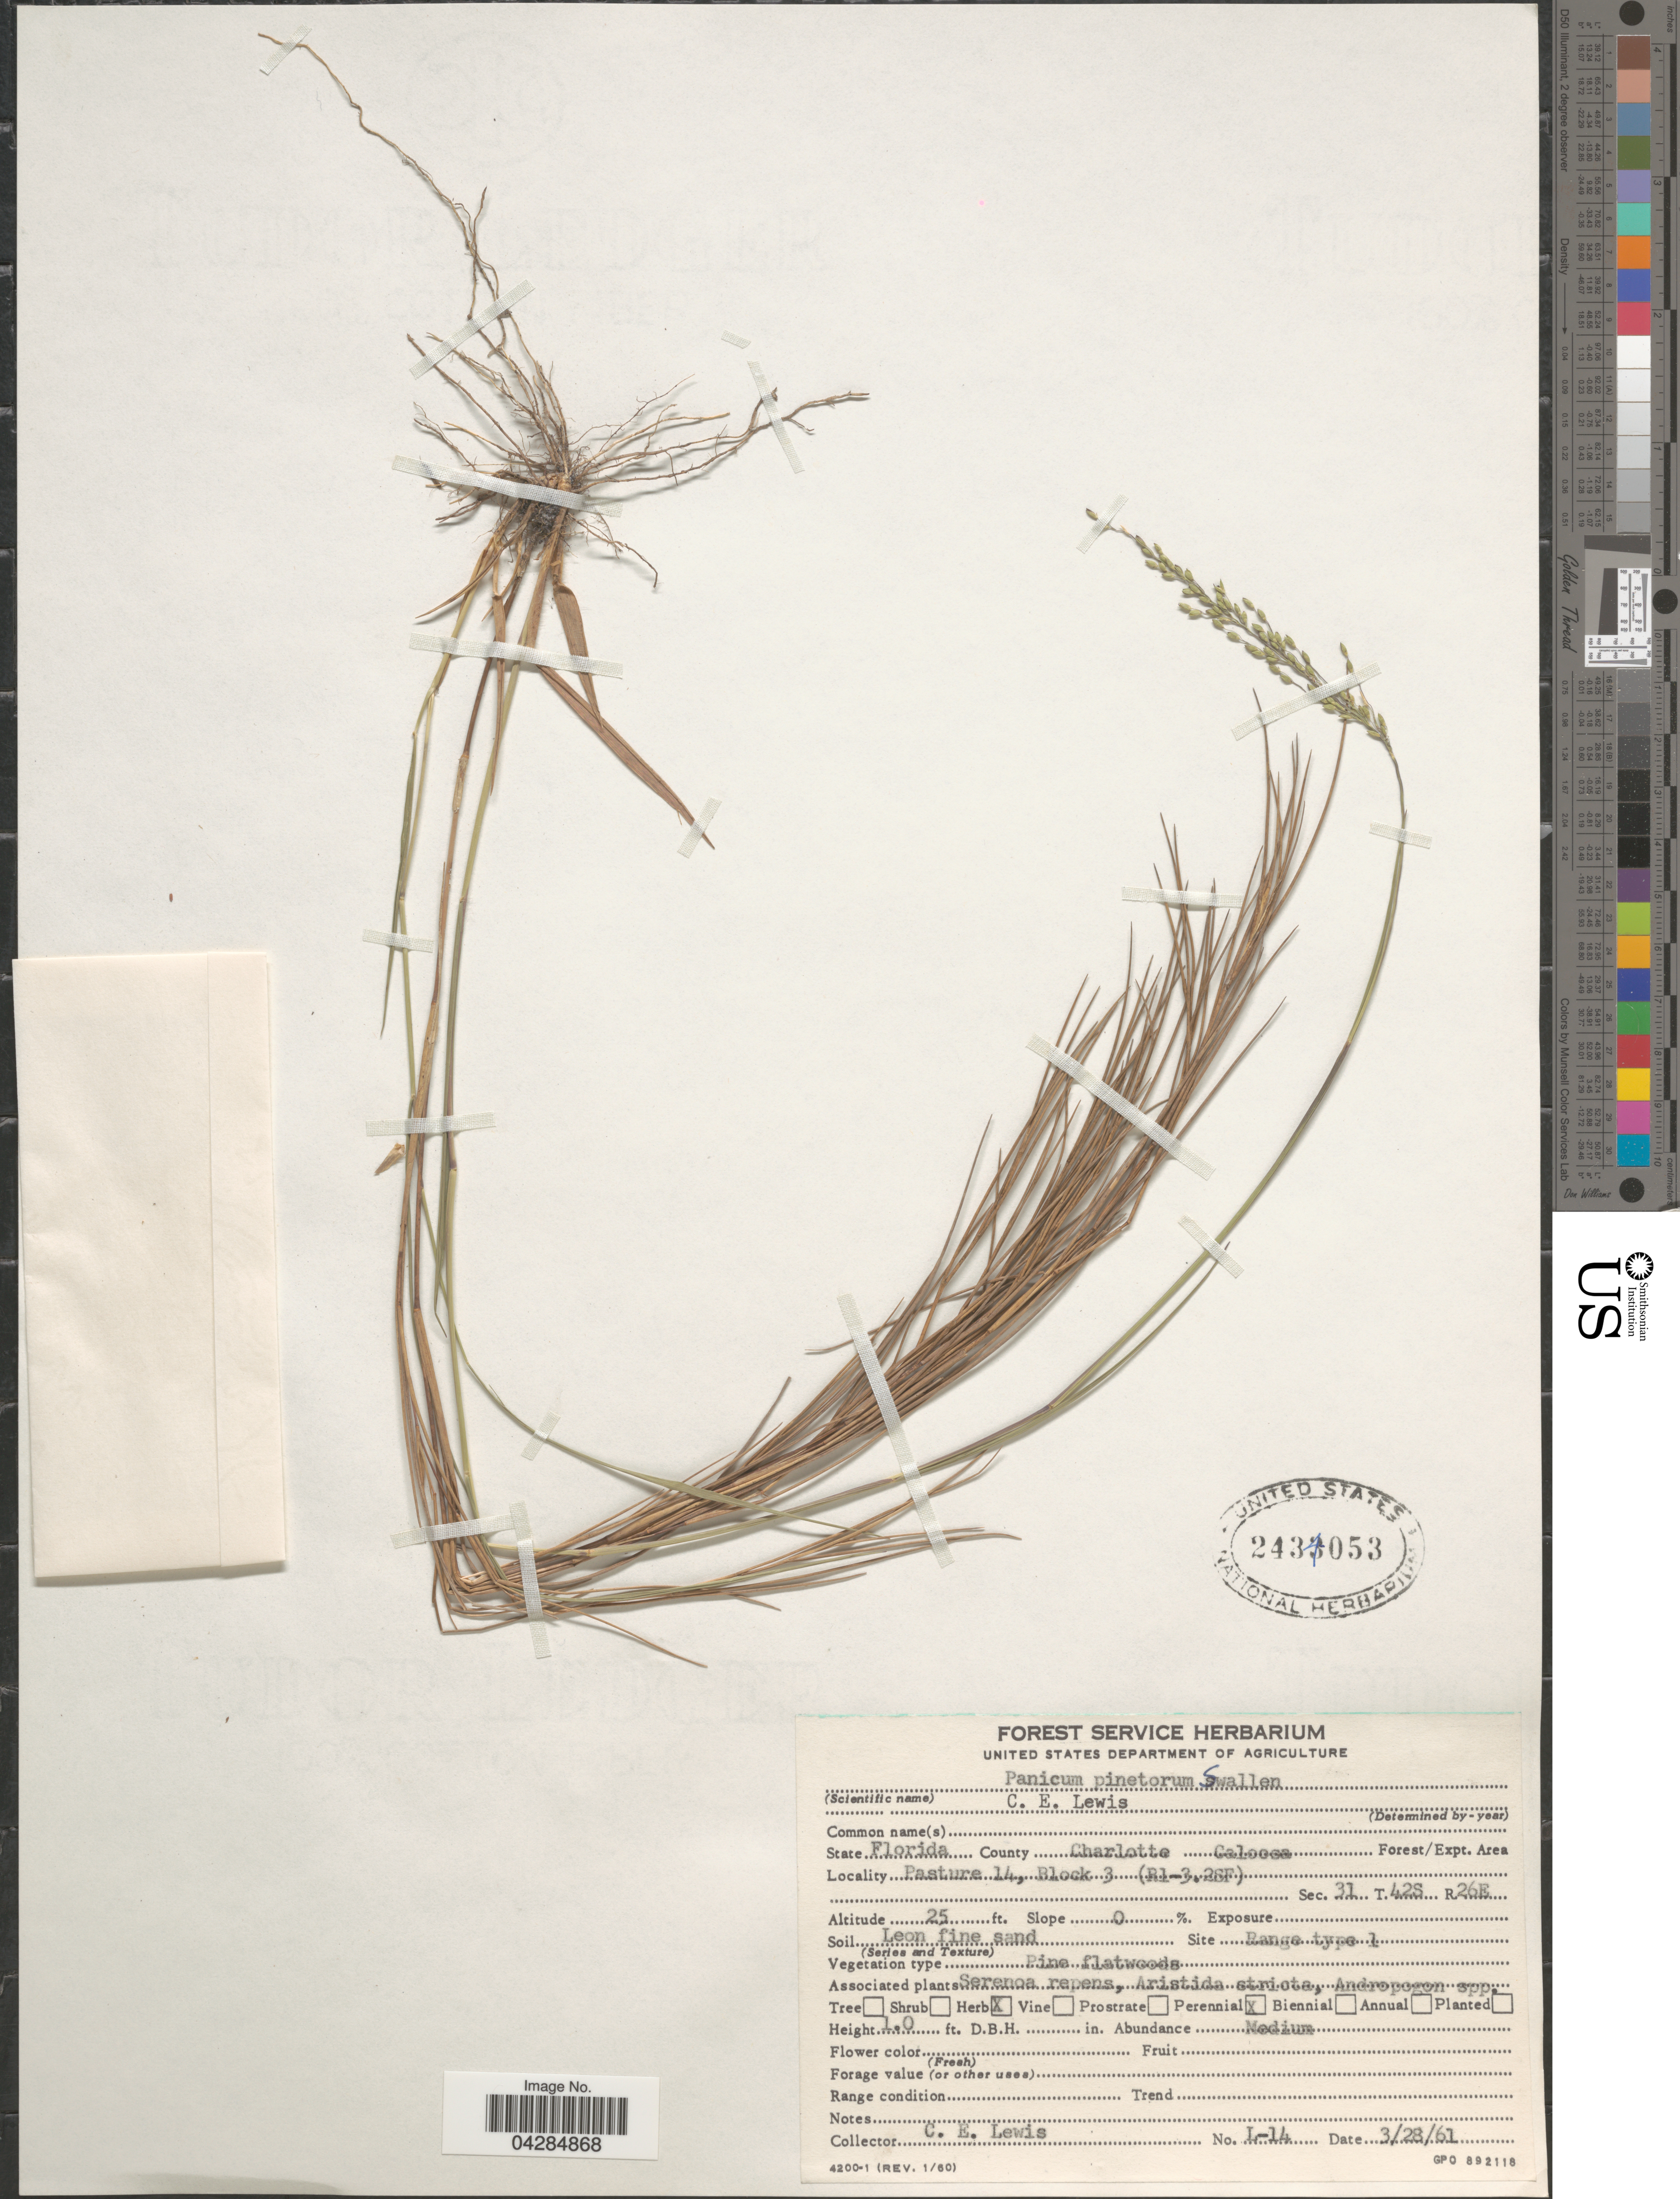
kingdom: Plantae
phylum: Tracheophyta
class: Liliopsida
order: Poales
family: Poaceae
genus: Dichanthelium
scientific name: Dichanthelium pinetorum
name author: (Swallen) LeBlond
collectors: C. Lewis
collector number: L-14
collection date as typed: Transcribed d/m/y: 28/3/61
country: United States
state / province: Florida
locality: County Charlotte. Caloosa Forest/Expt. Area. Pasture 14, Block 3 (R1-3, 2SF). Sec. 31. T42S. R26E. Slope 0%.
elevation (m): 8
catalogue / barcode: US 2434053